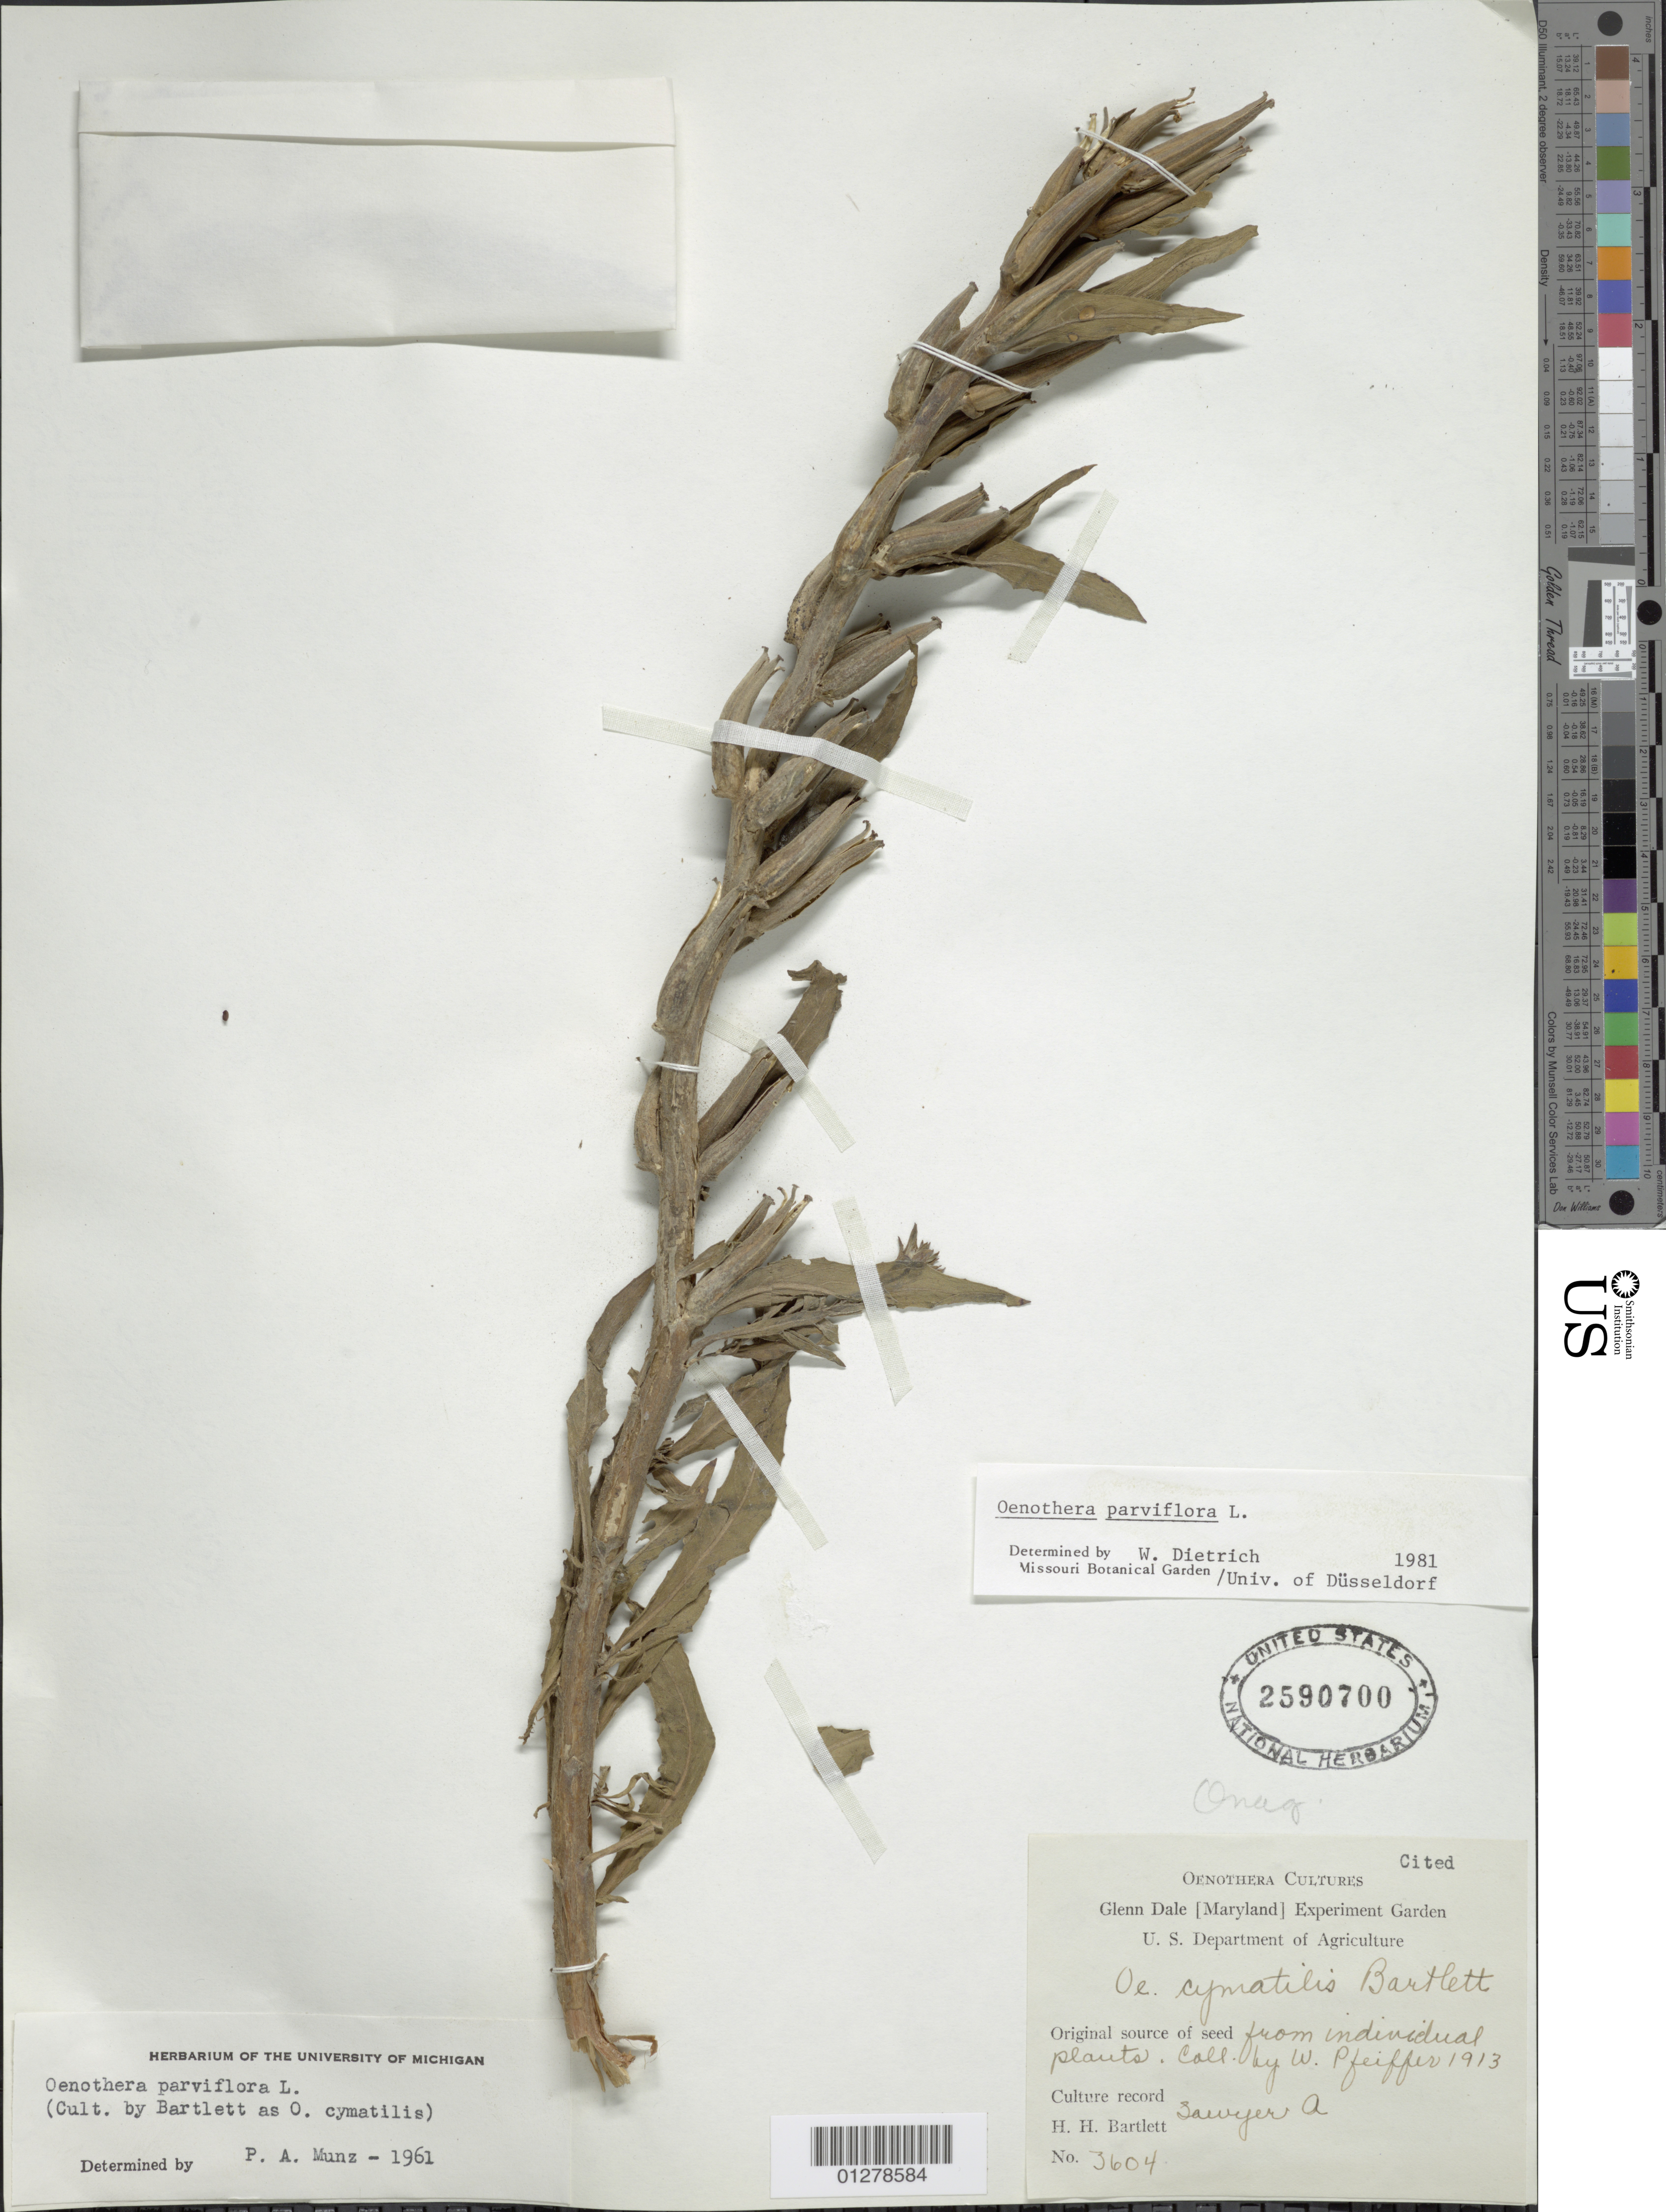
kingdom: Plantae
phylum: Tracheophyta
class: Magnoliopsida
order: Myrtales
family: Onagraceae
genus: Oenothera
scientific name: Oenothera parviflora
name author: L.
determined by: Munz, Philip A.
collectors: H. H. Bartlett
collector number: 3604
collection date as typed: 1913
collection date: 1913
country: United States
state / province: Maryland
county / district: Prince George's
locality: Glen Dale [Maryland] Experiment Garden, US Department of Agriculture.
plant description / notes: Original source of seed collected by W. Pfeiffer, 1913. Culture record Sawyer M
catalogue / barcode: US 2590700